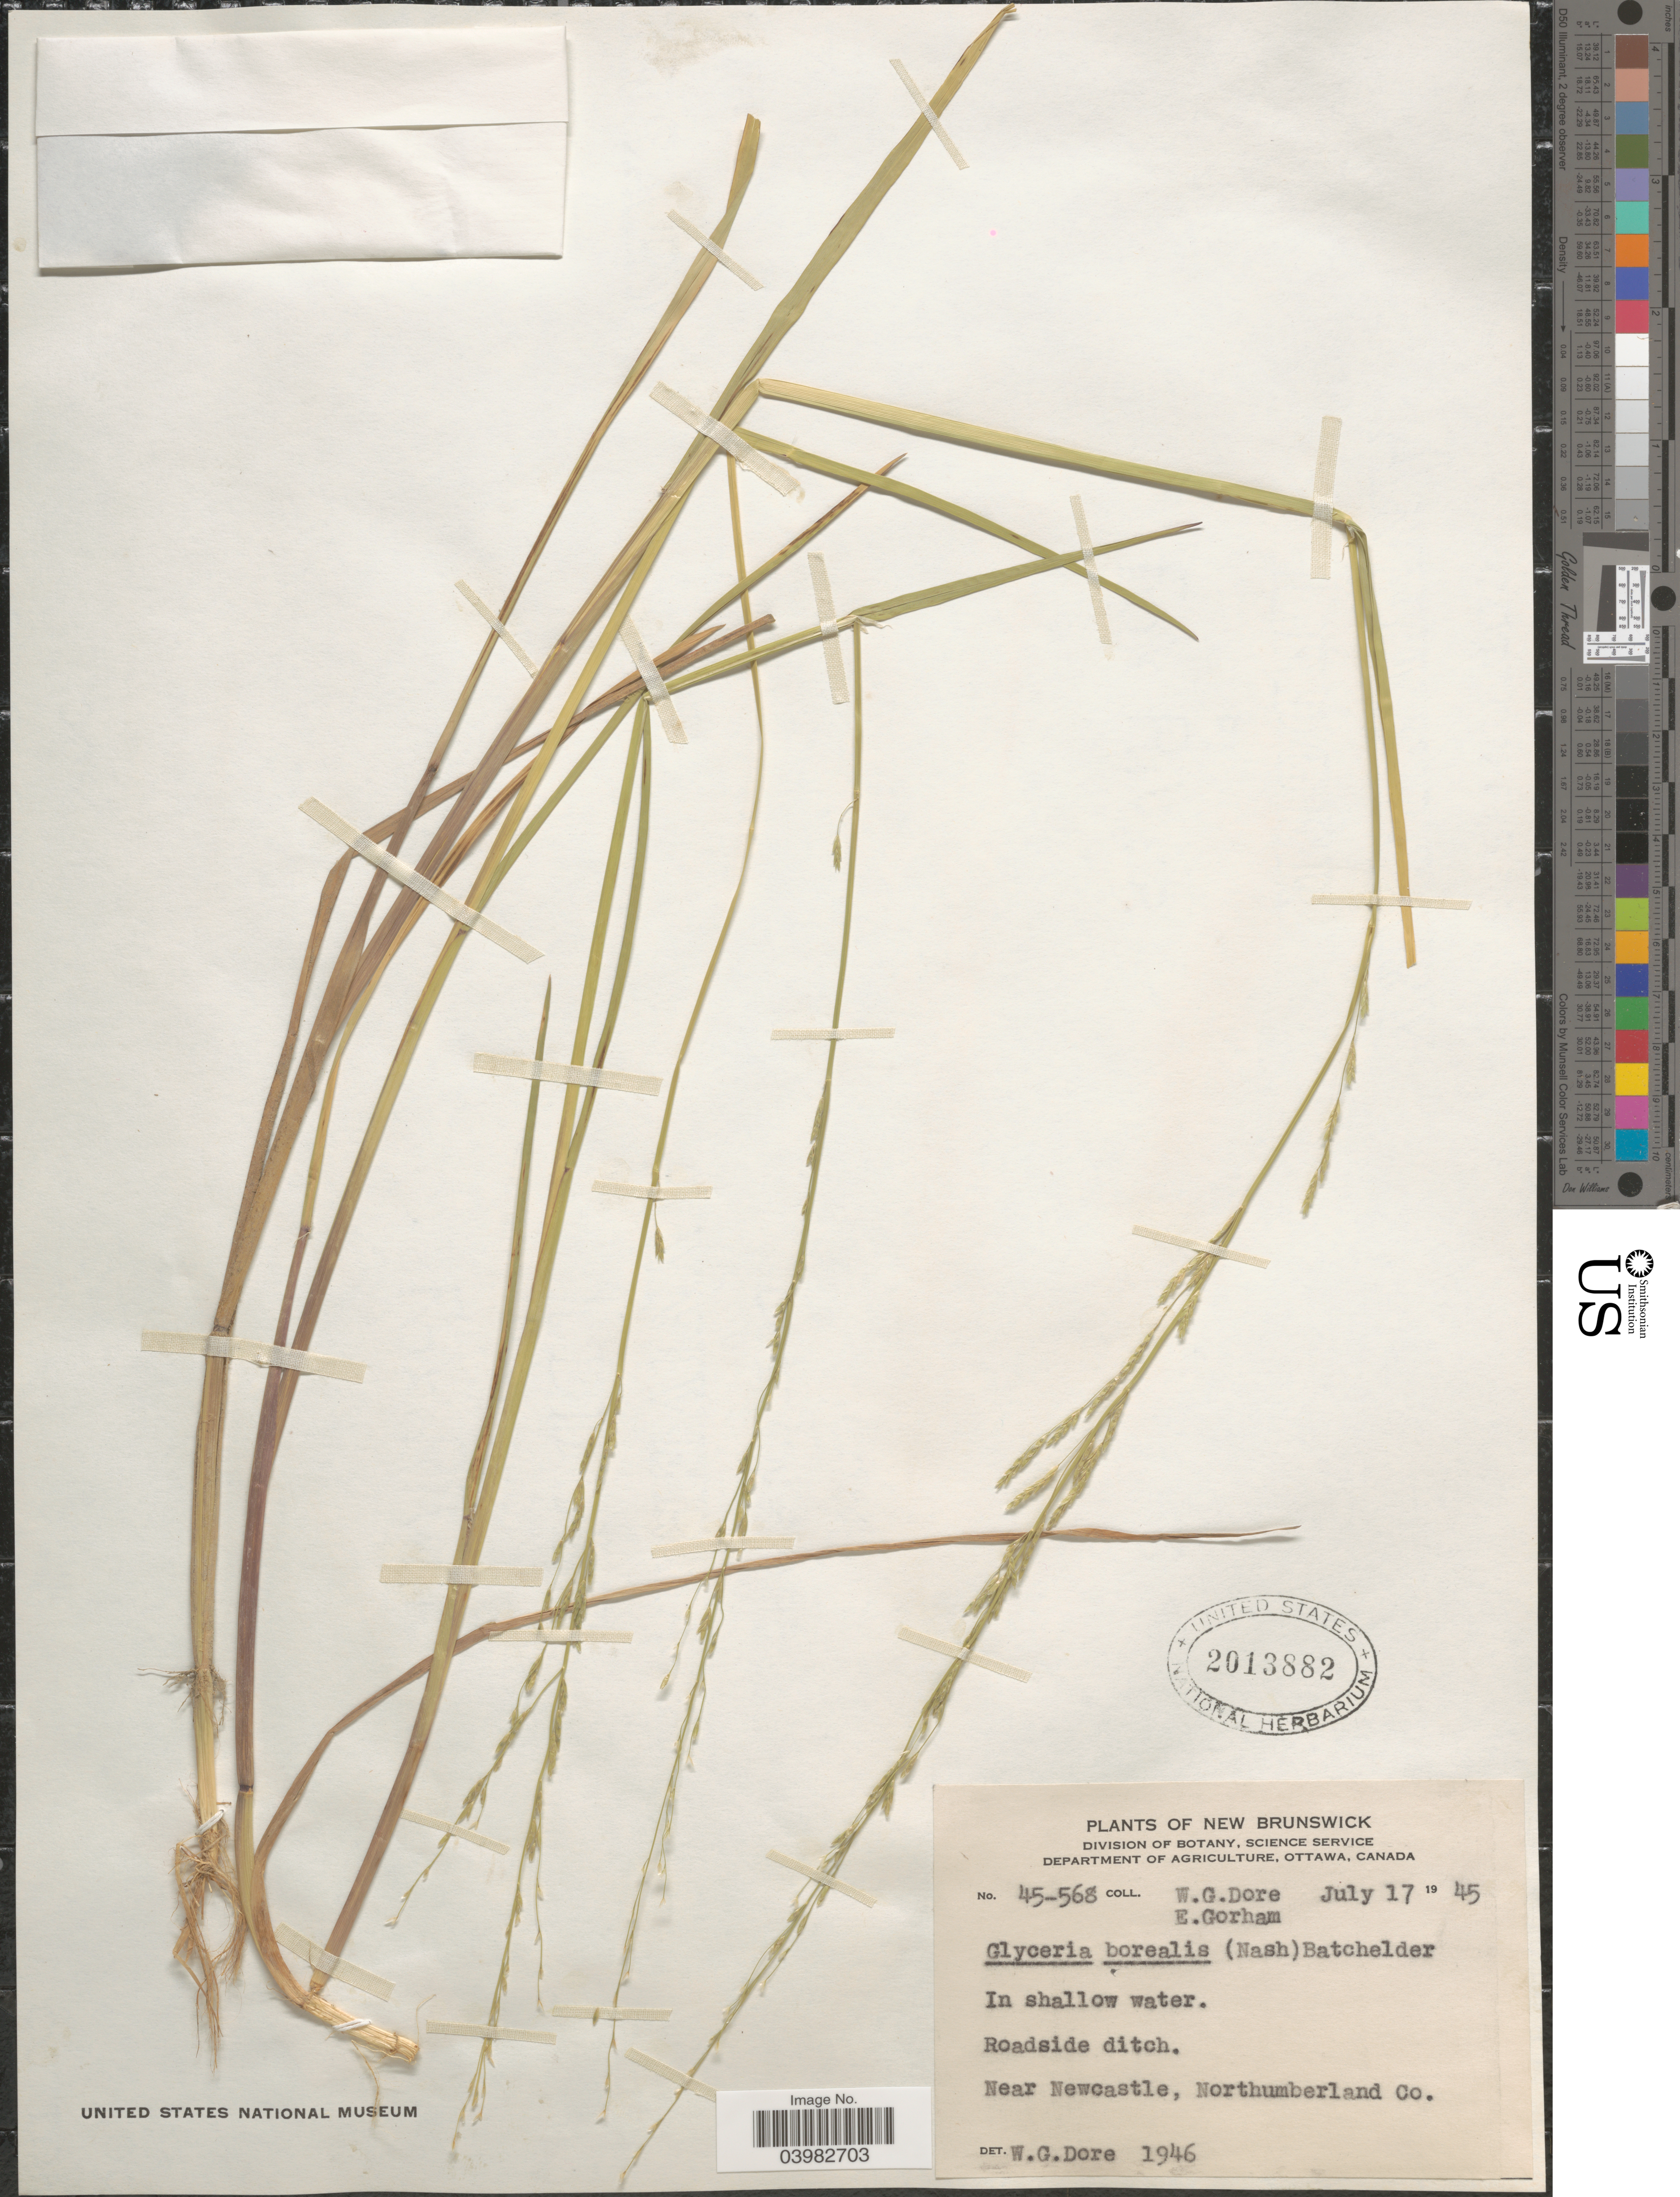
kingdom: Plantae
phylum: Tracheophyta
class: Liliopsida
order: Poales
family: Poaceae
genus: Glyceria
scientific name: Glyceria borealis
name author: (Nash) Batchelder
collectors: W. Dore & E. Gorham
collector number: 45-568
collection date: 1945-07-17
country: Canada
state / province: New Brunswick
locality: Near Newcastle, Northumberland Co.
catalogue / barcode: US 2013882